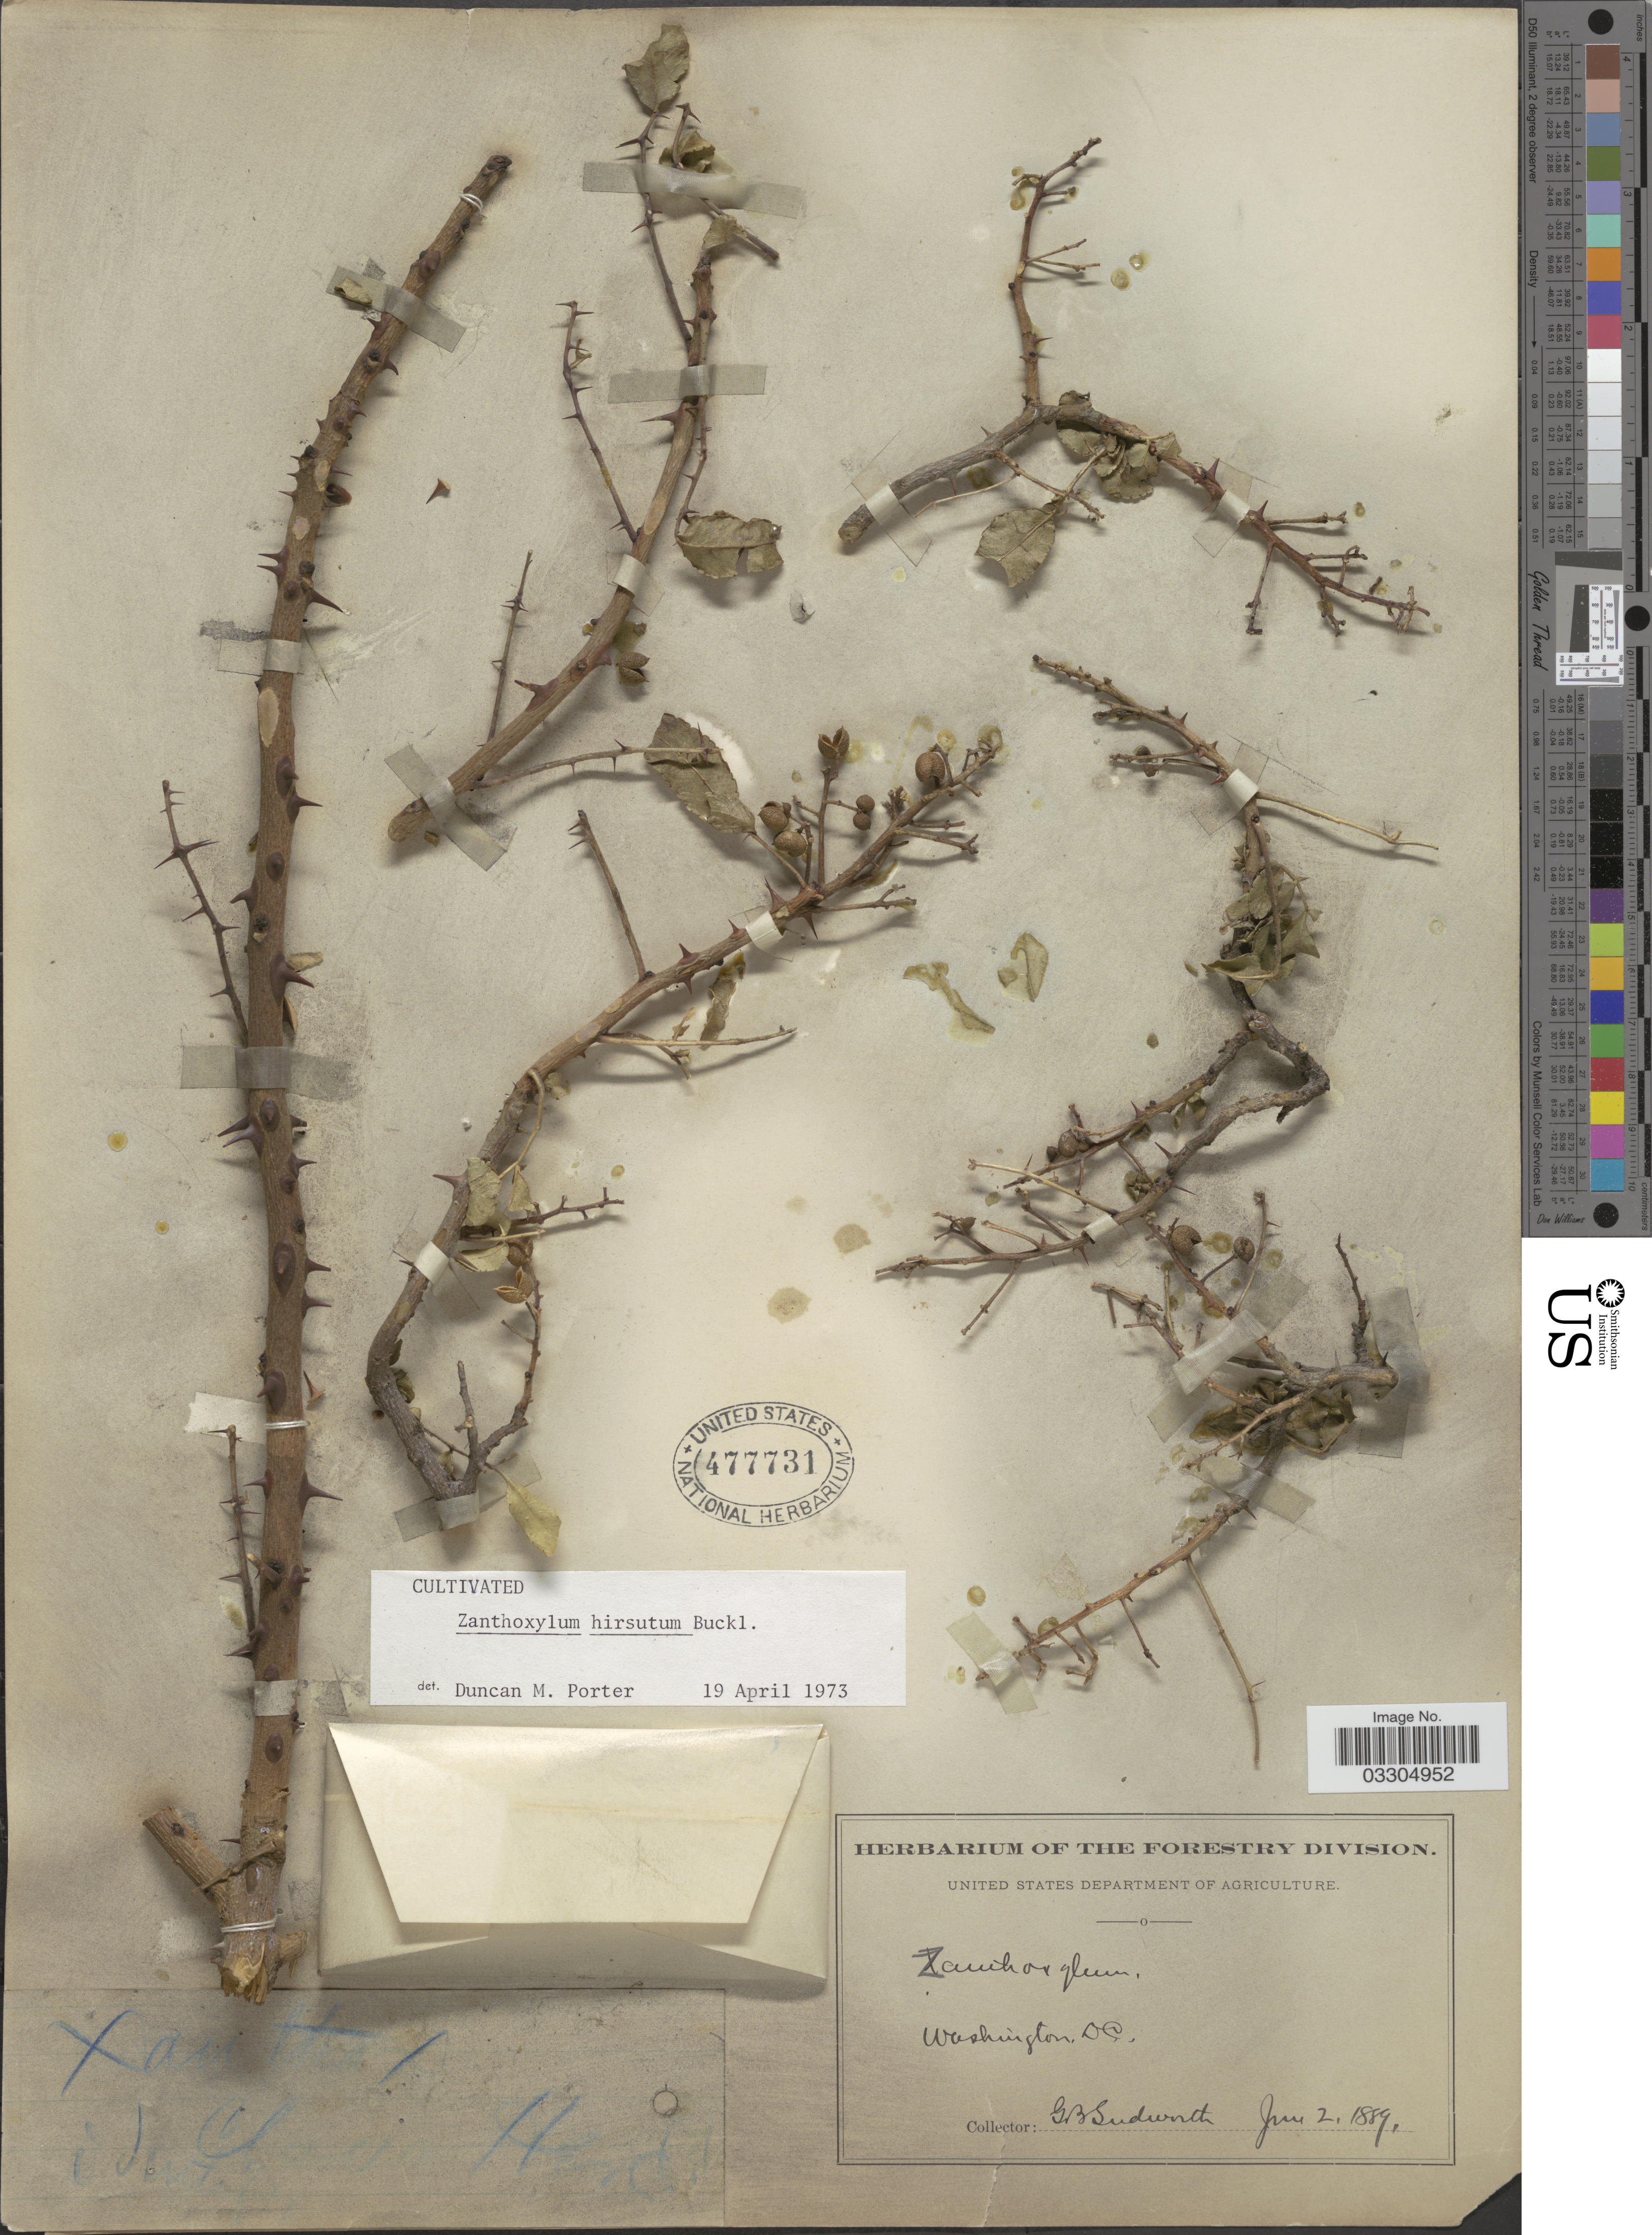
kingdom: Plantae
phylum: Tracheophyta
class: Magnoliopsida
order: Sapindales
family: Rutaceae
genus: Zanthoxylum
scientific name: Zanthoxylum hirsutum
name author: Buckley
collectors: G. B. Sudworth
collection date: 1889-06-02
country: United States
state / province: Washington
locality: Washington, D.C.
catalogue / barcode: US 477731